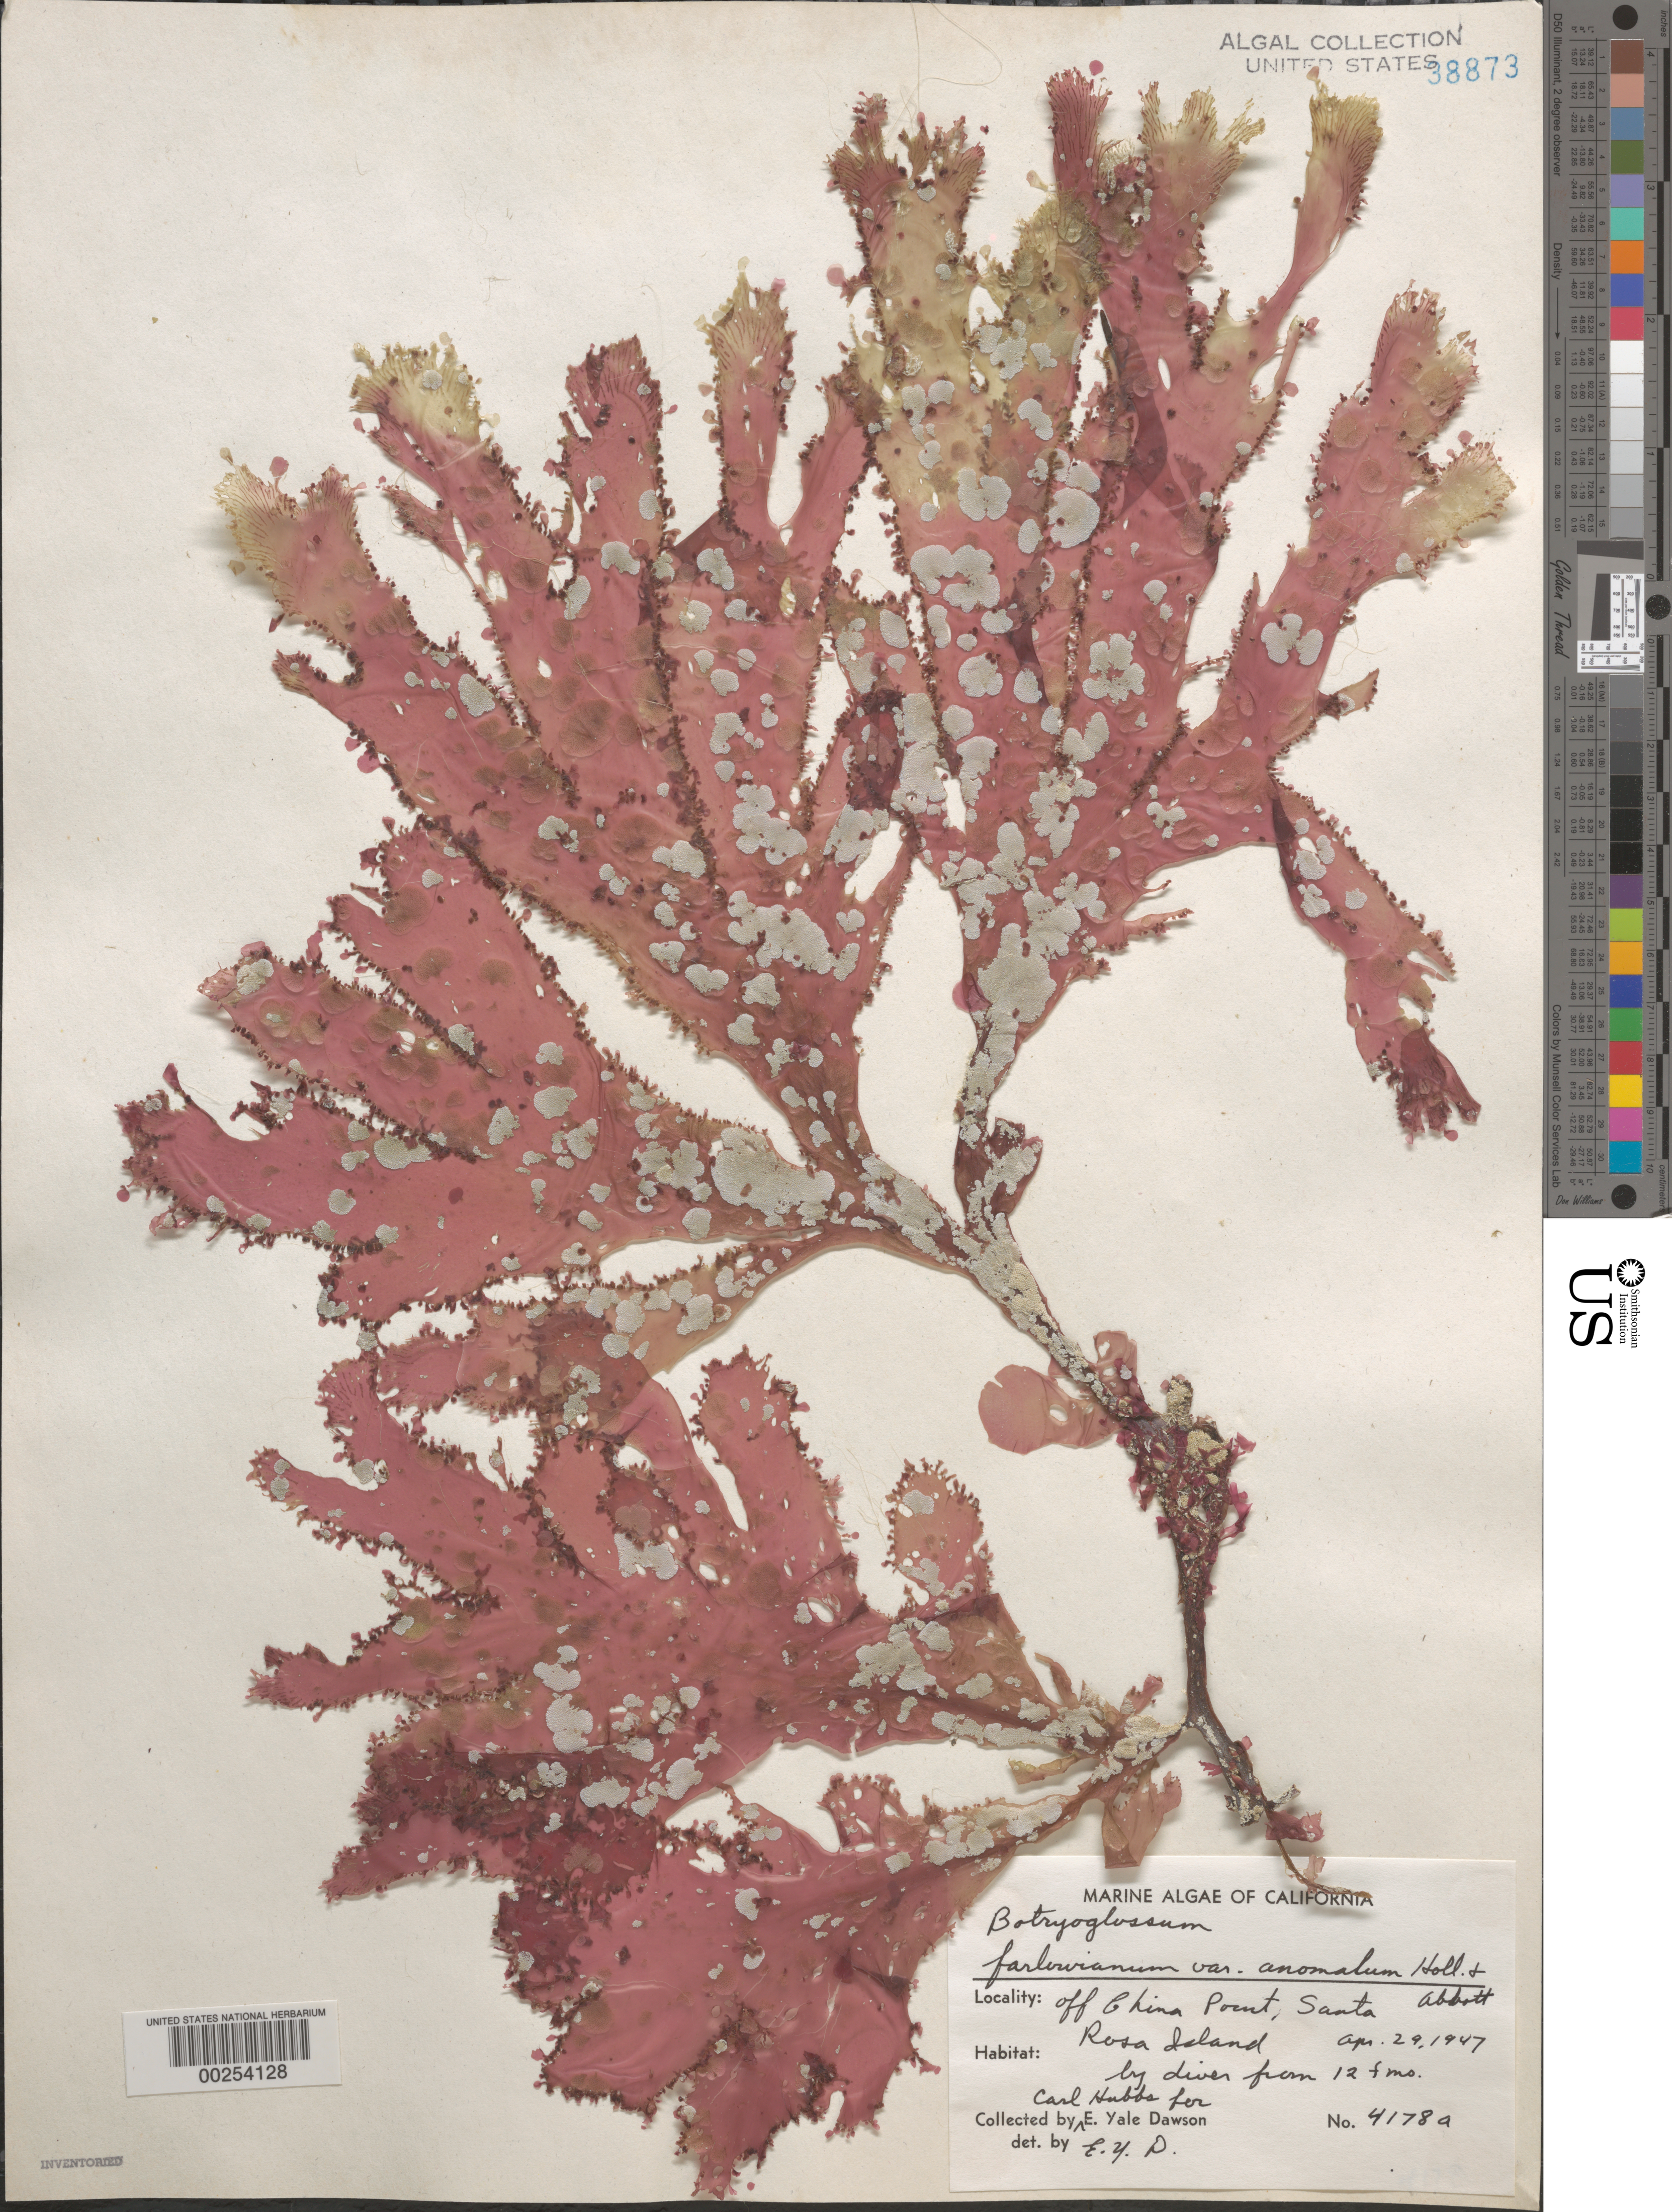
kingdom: Plantae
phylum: Rhodophyta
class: Florideophyceae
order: Ceramiales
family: Delesseriaceae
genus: Botryoglossum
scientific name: Botryoglossum farlowianum var. anomalum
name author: Hollenb. & I.A. Abbott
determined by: Dawson, E. Y.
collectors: C. Hubbs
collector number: EYD 4178a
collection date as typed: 29 Apr 1947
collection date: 1947-04-29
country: United States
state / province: California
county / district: Santa Barbara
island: Santa Rosa Island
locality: Off China Point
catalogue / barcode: US 38873